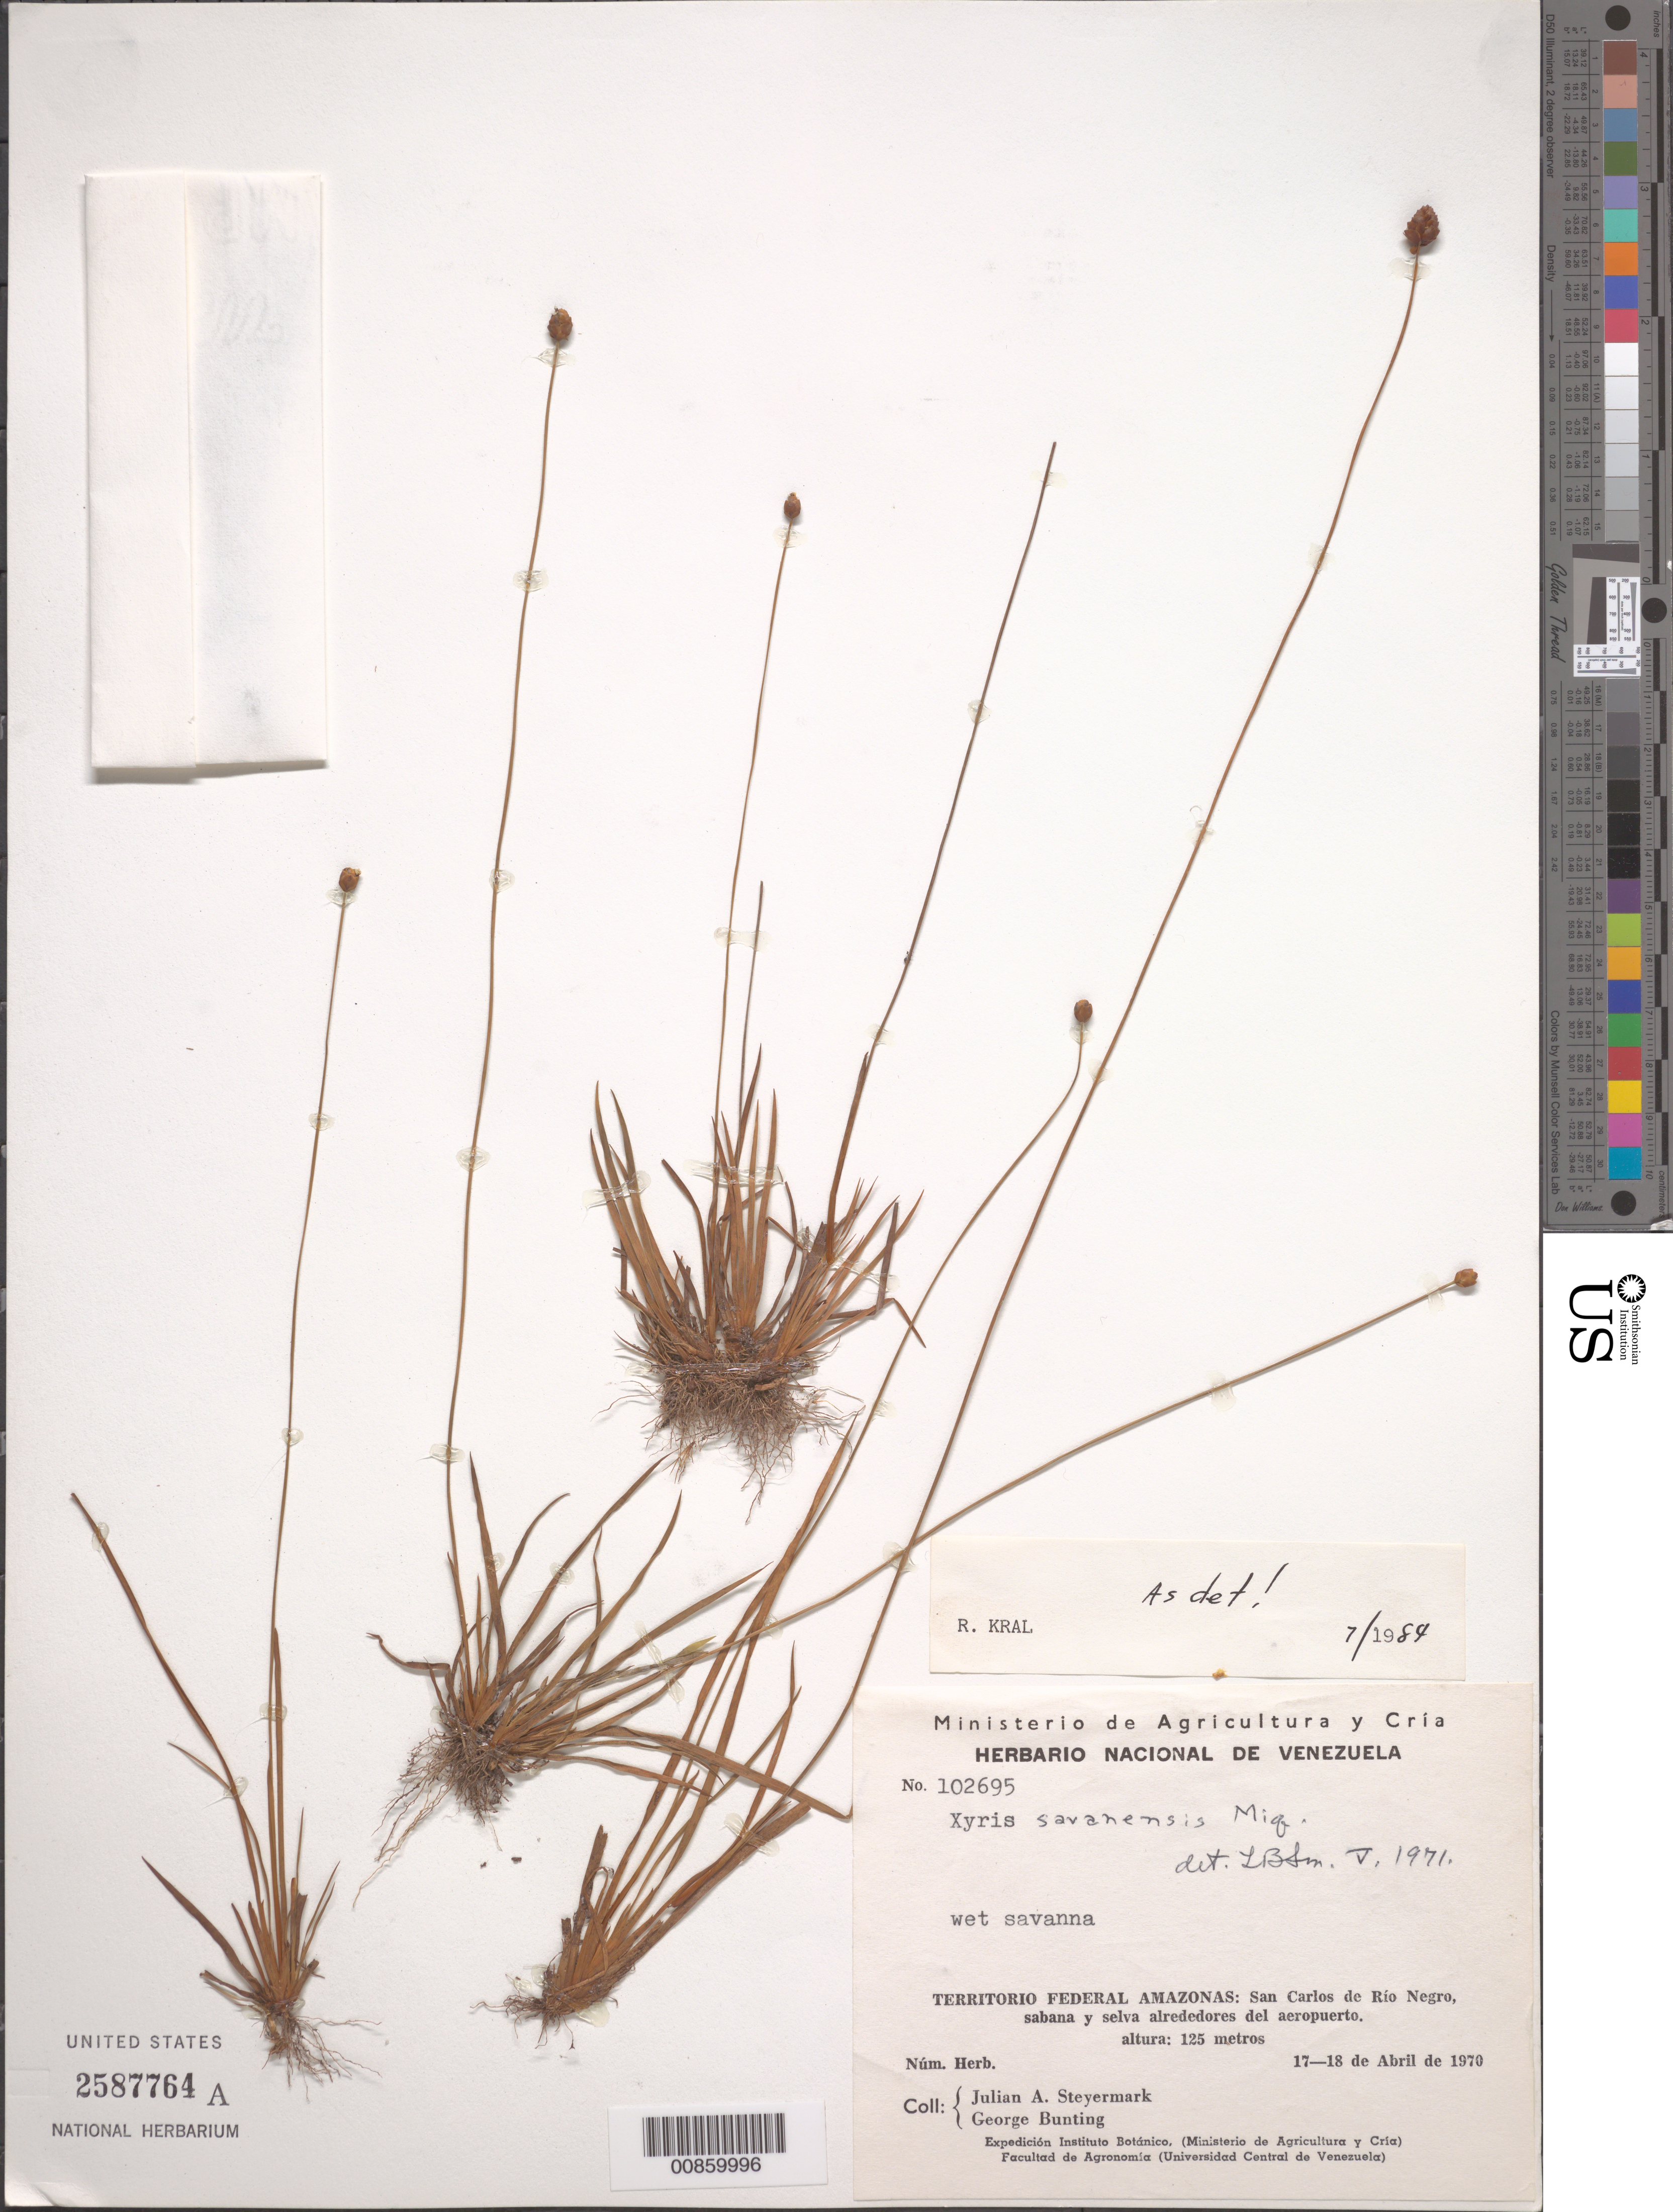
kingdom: Plantae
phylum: Tracheophyta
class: Liliopsida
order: Poales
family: Xyridaceae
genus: Xyris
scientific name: Xyris savanensis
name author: Miq.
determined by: Kral, Robert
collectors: J. Steyermark & G. S. Bunting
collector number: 102695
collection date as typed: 17-Apr-70 to 18-Apr-70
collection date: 1970-04-17/1970-04-18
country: Venezuela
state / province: Amazonas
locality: San Carlos de Río Negro, alrededores del aeropuerto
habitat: Wet savanna; sabana y selva.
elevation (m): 125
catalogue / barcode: US 2587764A